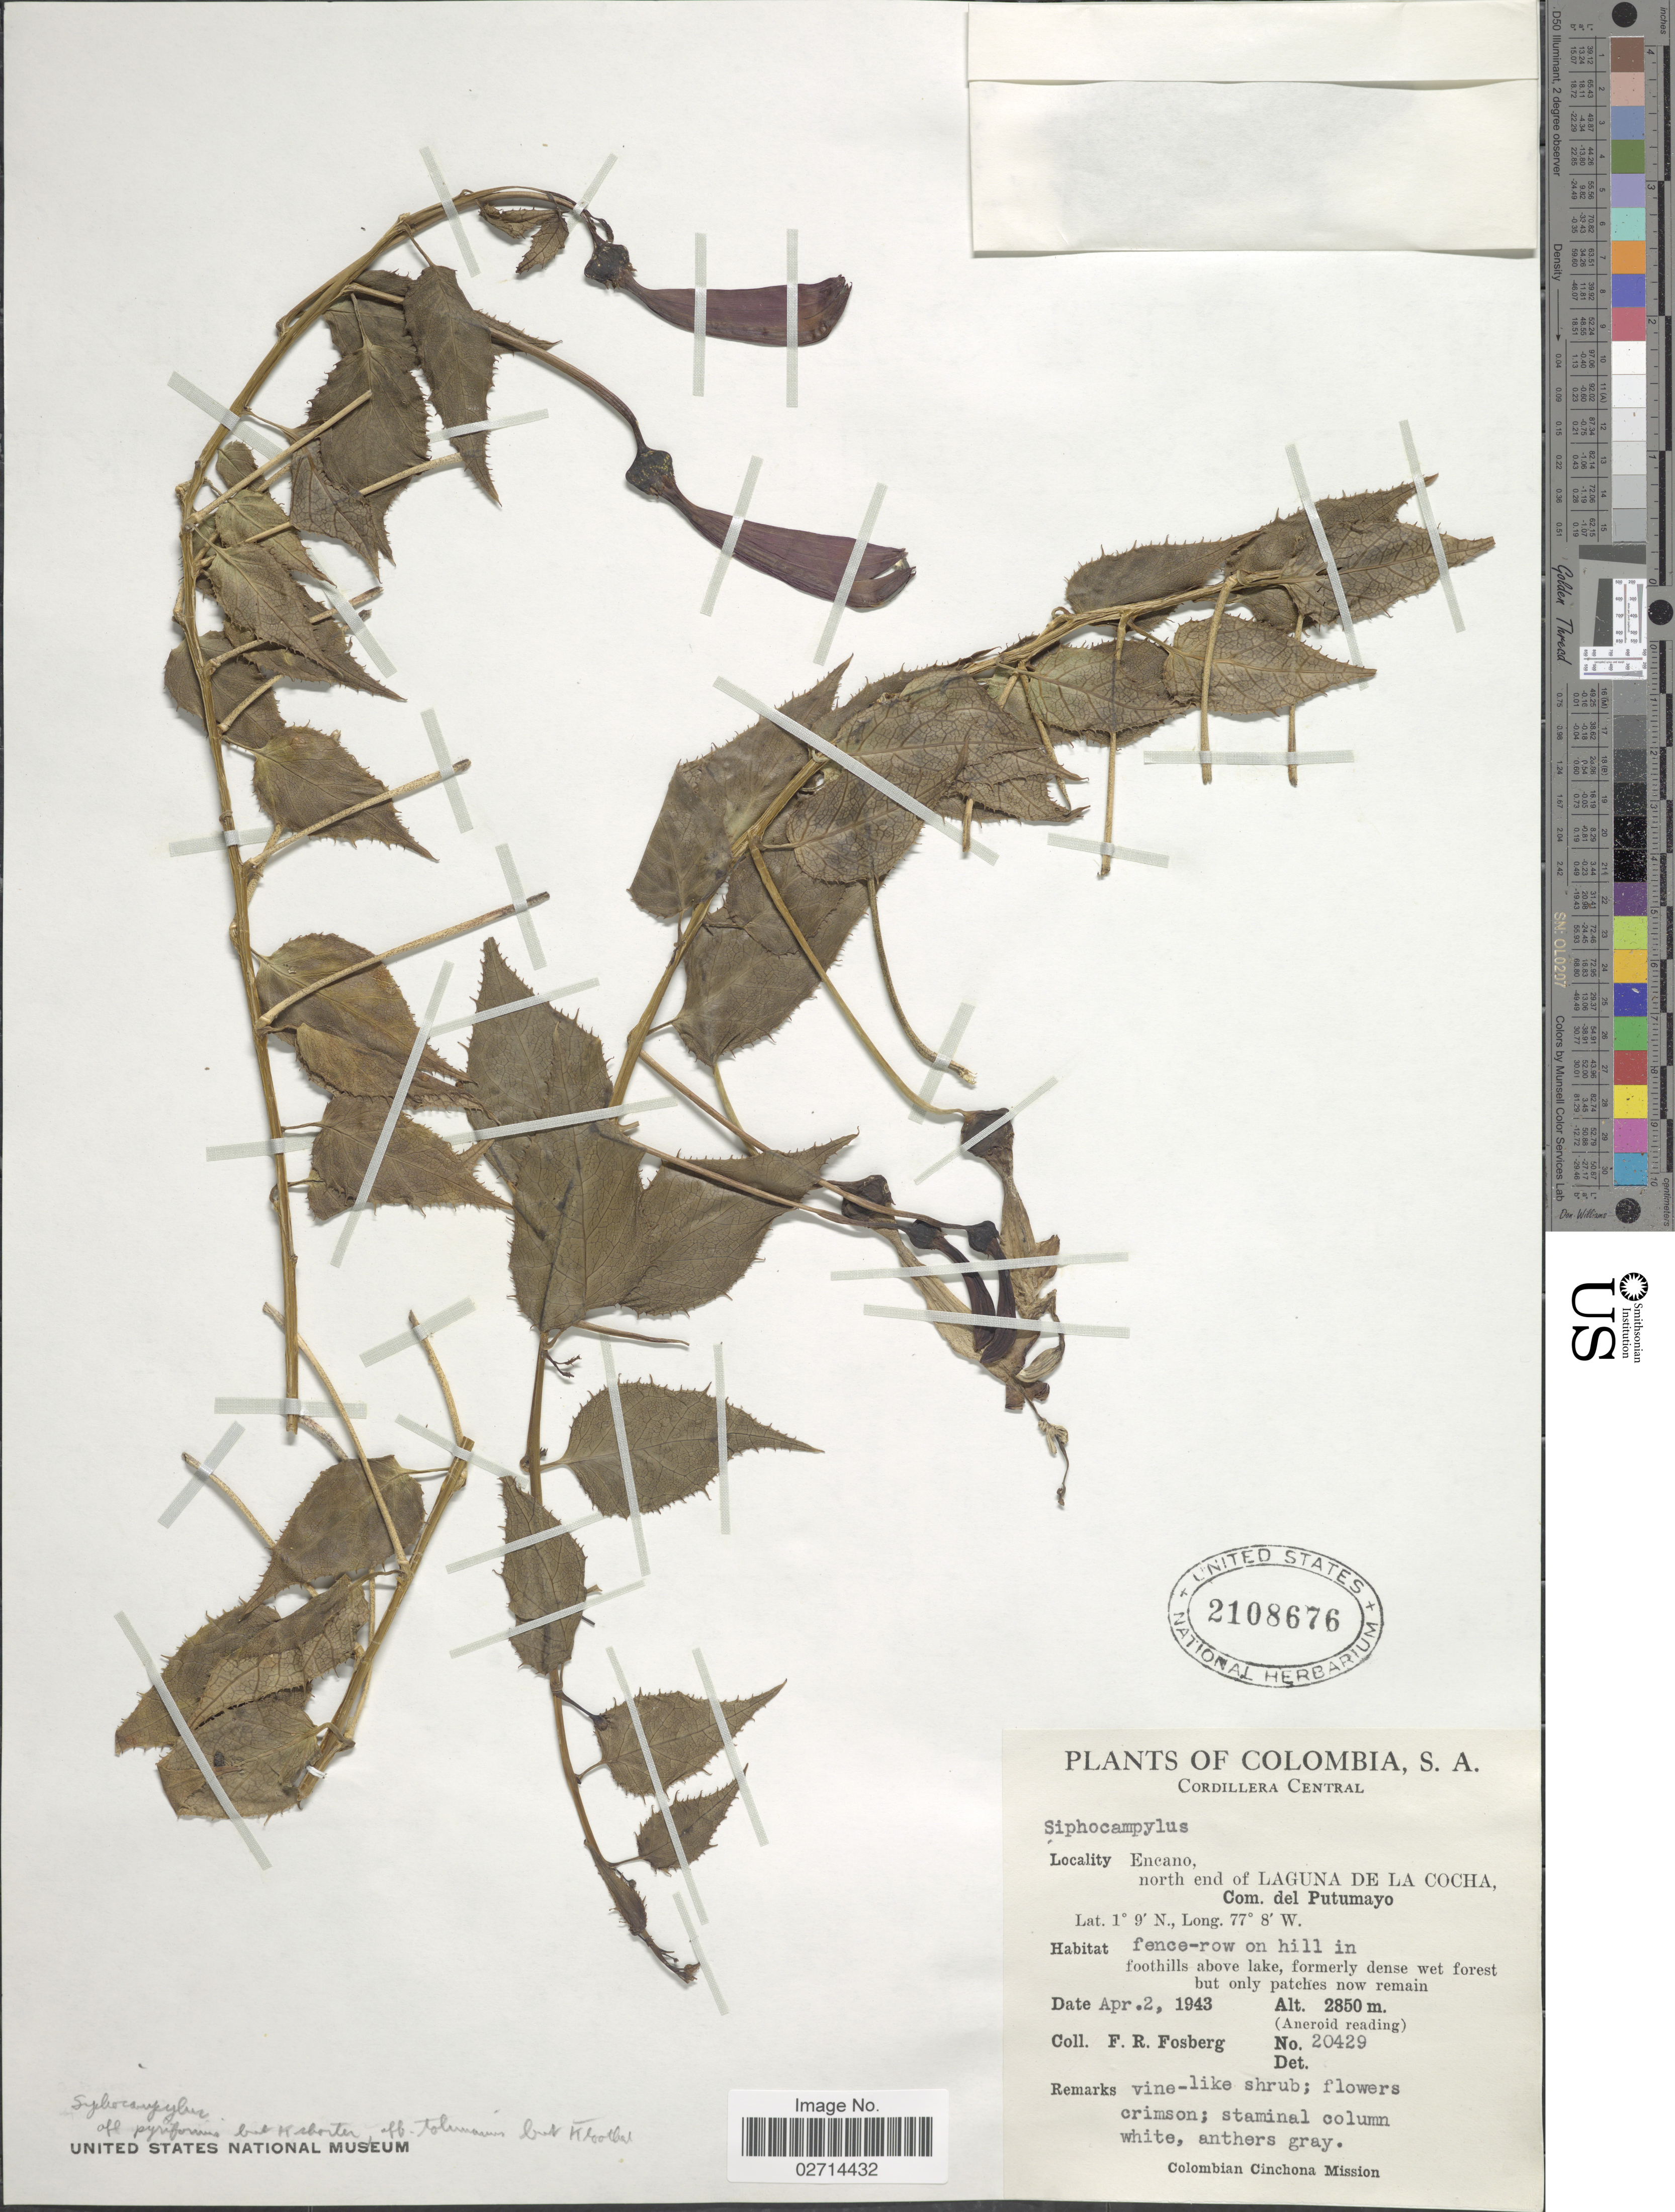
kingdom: Plantae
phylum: Tracheophyta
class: Magnoliopsida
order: Asterales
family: Campanulaceae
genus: Siphocampylus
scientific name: Siphocampylus sp.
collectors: F. R. Fosberg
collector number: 20429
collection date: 1943-04-02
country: Colombia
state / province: Putumayo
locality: Cordillera Central, Encano, north end of Laguna De La Cocha, Com. de Putumayo, fence-row on hill in foothills above lake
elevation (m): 2850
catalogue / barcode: US 2108676